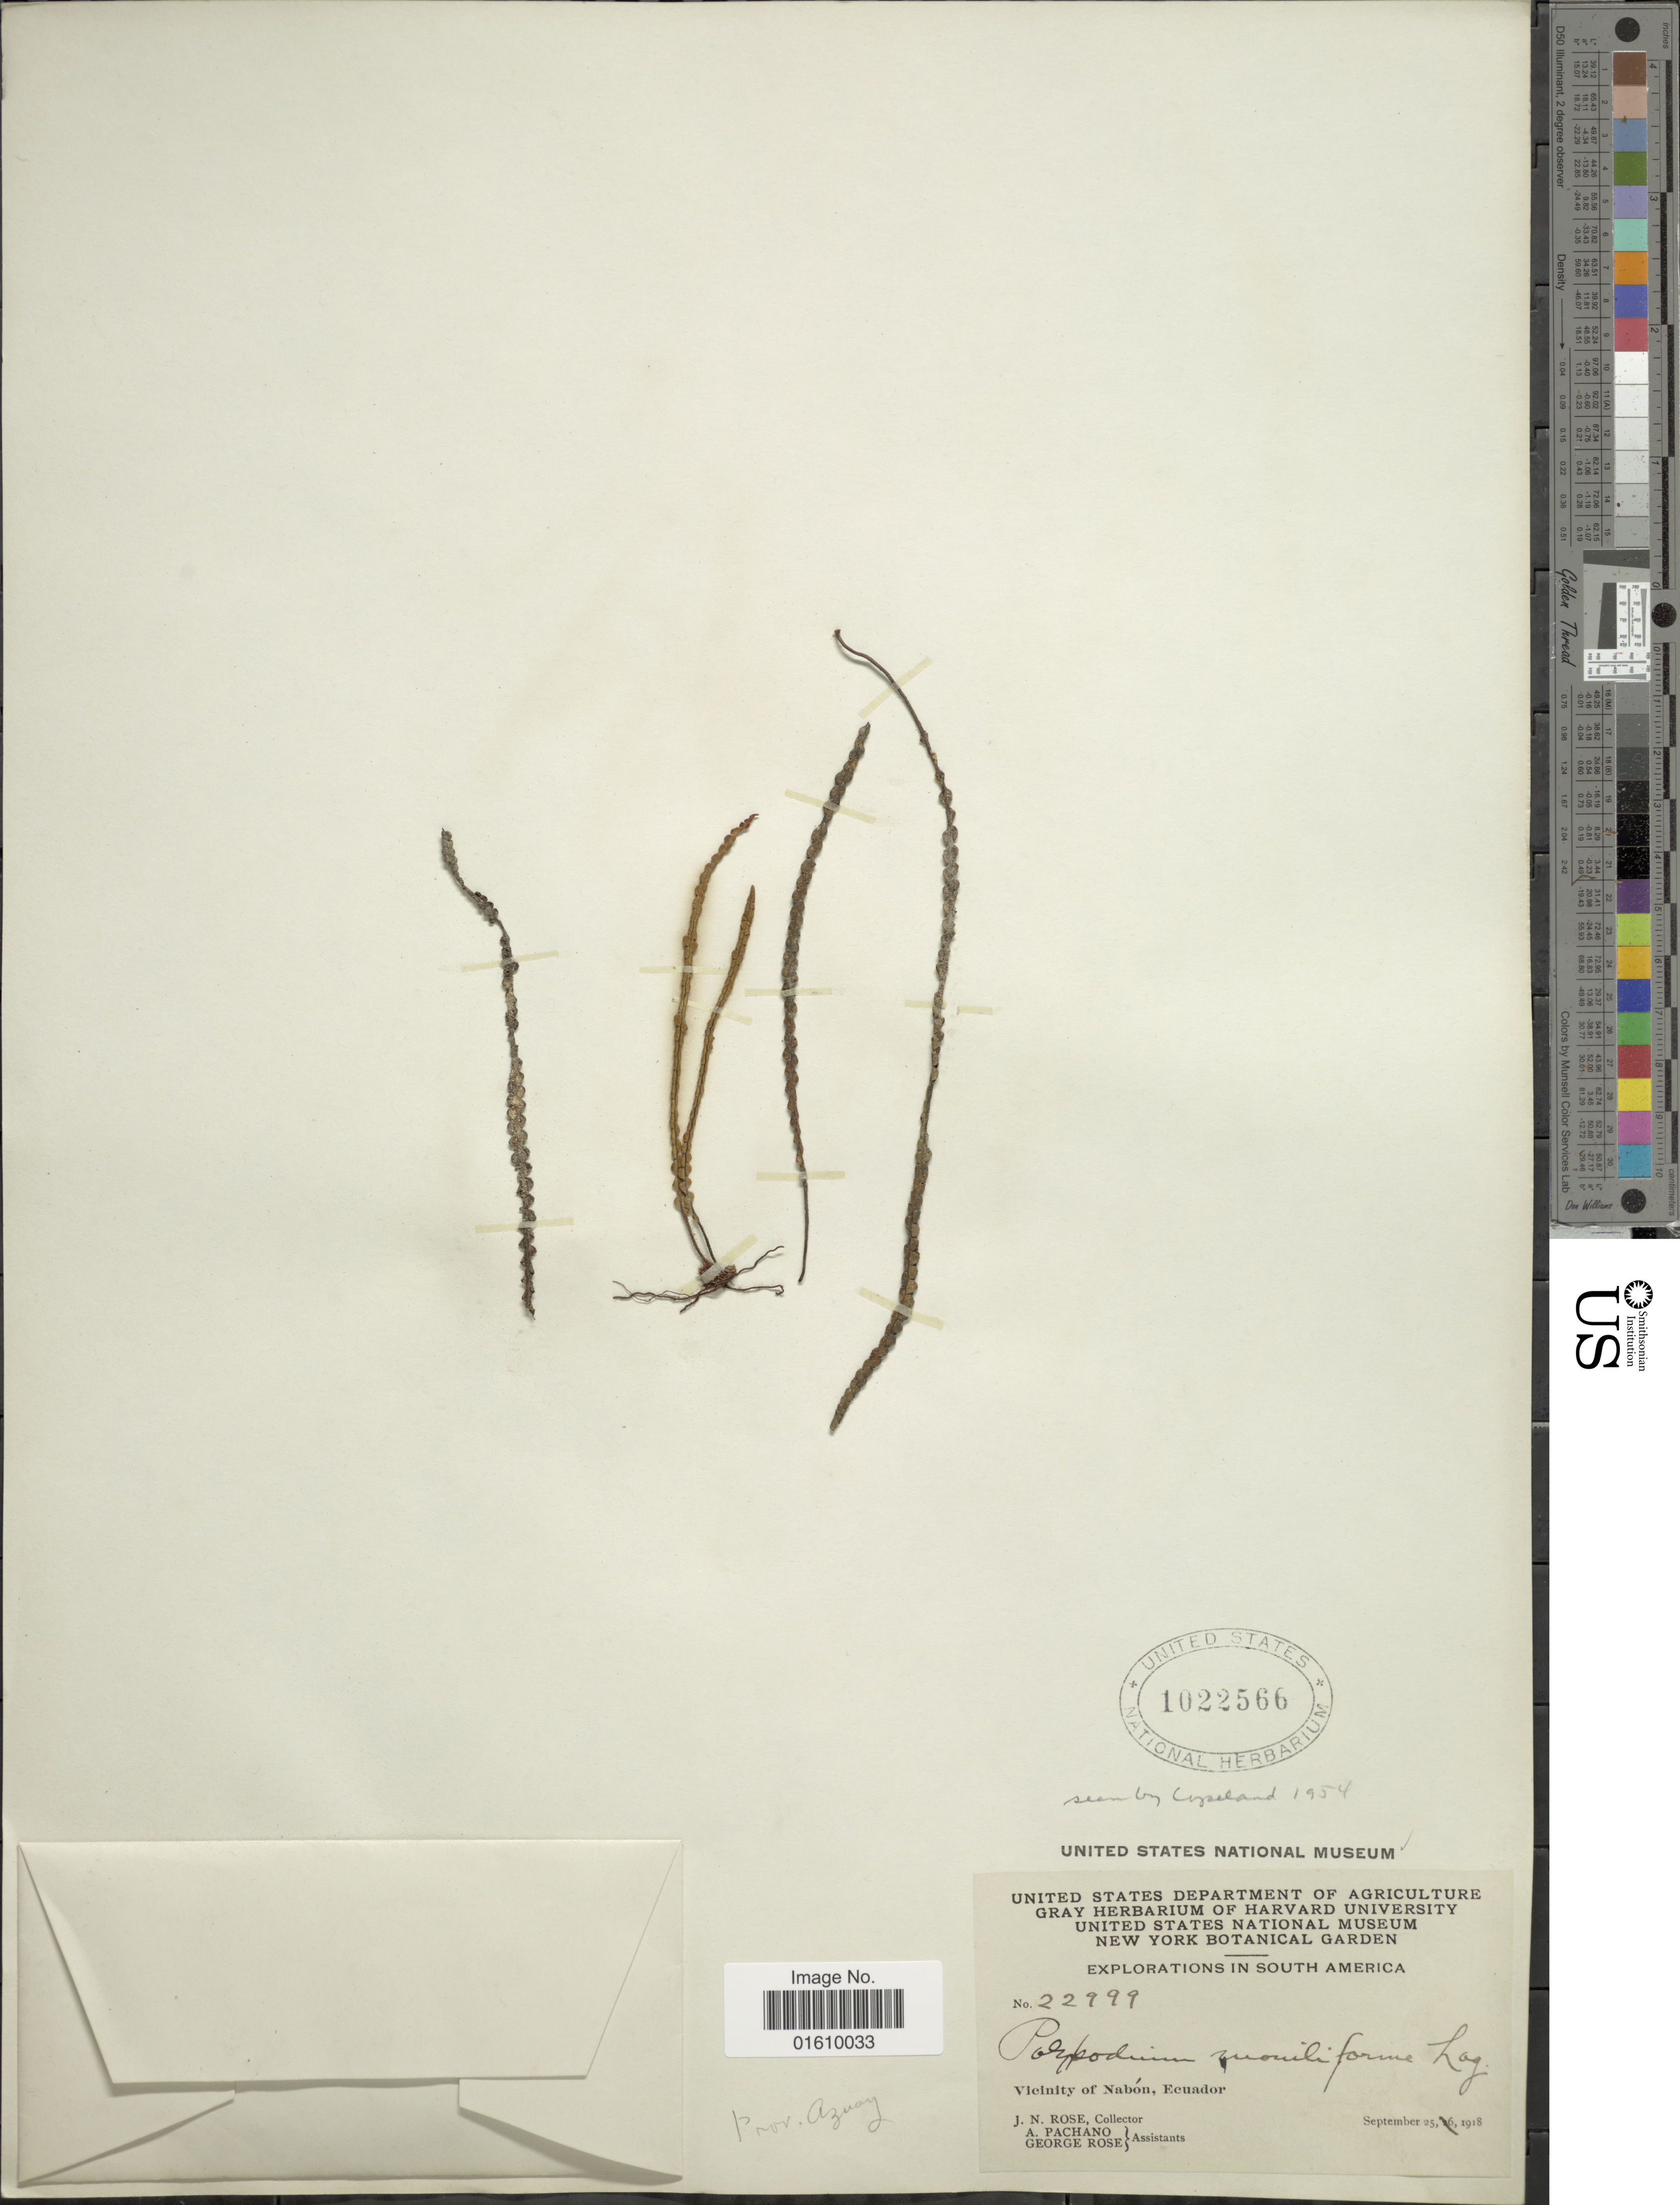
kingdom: Plantae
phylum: Tracheophyta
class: Polypodiopsida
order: Polypodiales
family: Polypodiaceae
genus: Melpomene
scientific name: Melpomene moniliformis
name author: (Lag. ex Sw.) A.R. Sm. & R.C. Moran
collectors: J. N. Rose, A. Pachano & G. Rose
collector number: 22999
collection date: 1918-09-25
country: Ecuador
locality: Vicinity of Nabon.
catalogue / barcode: US 1022566